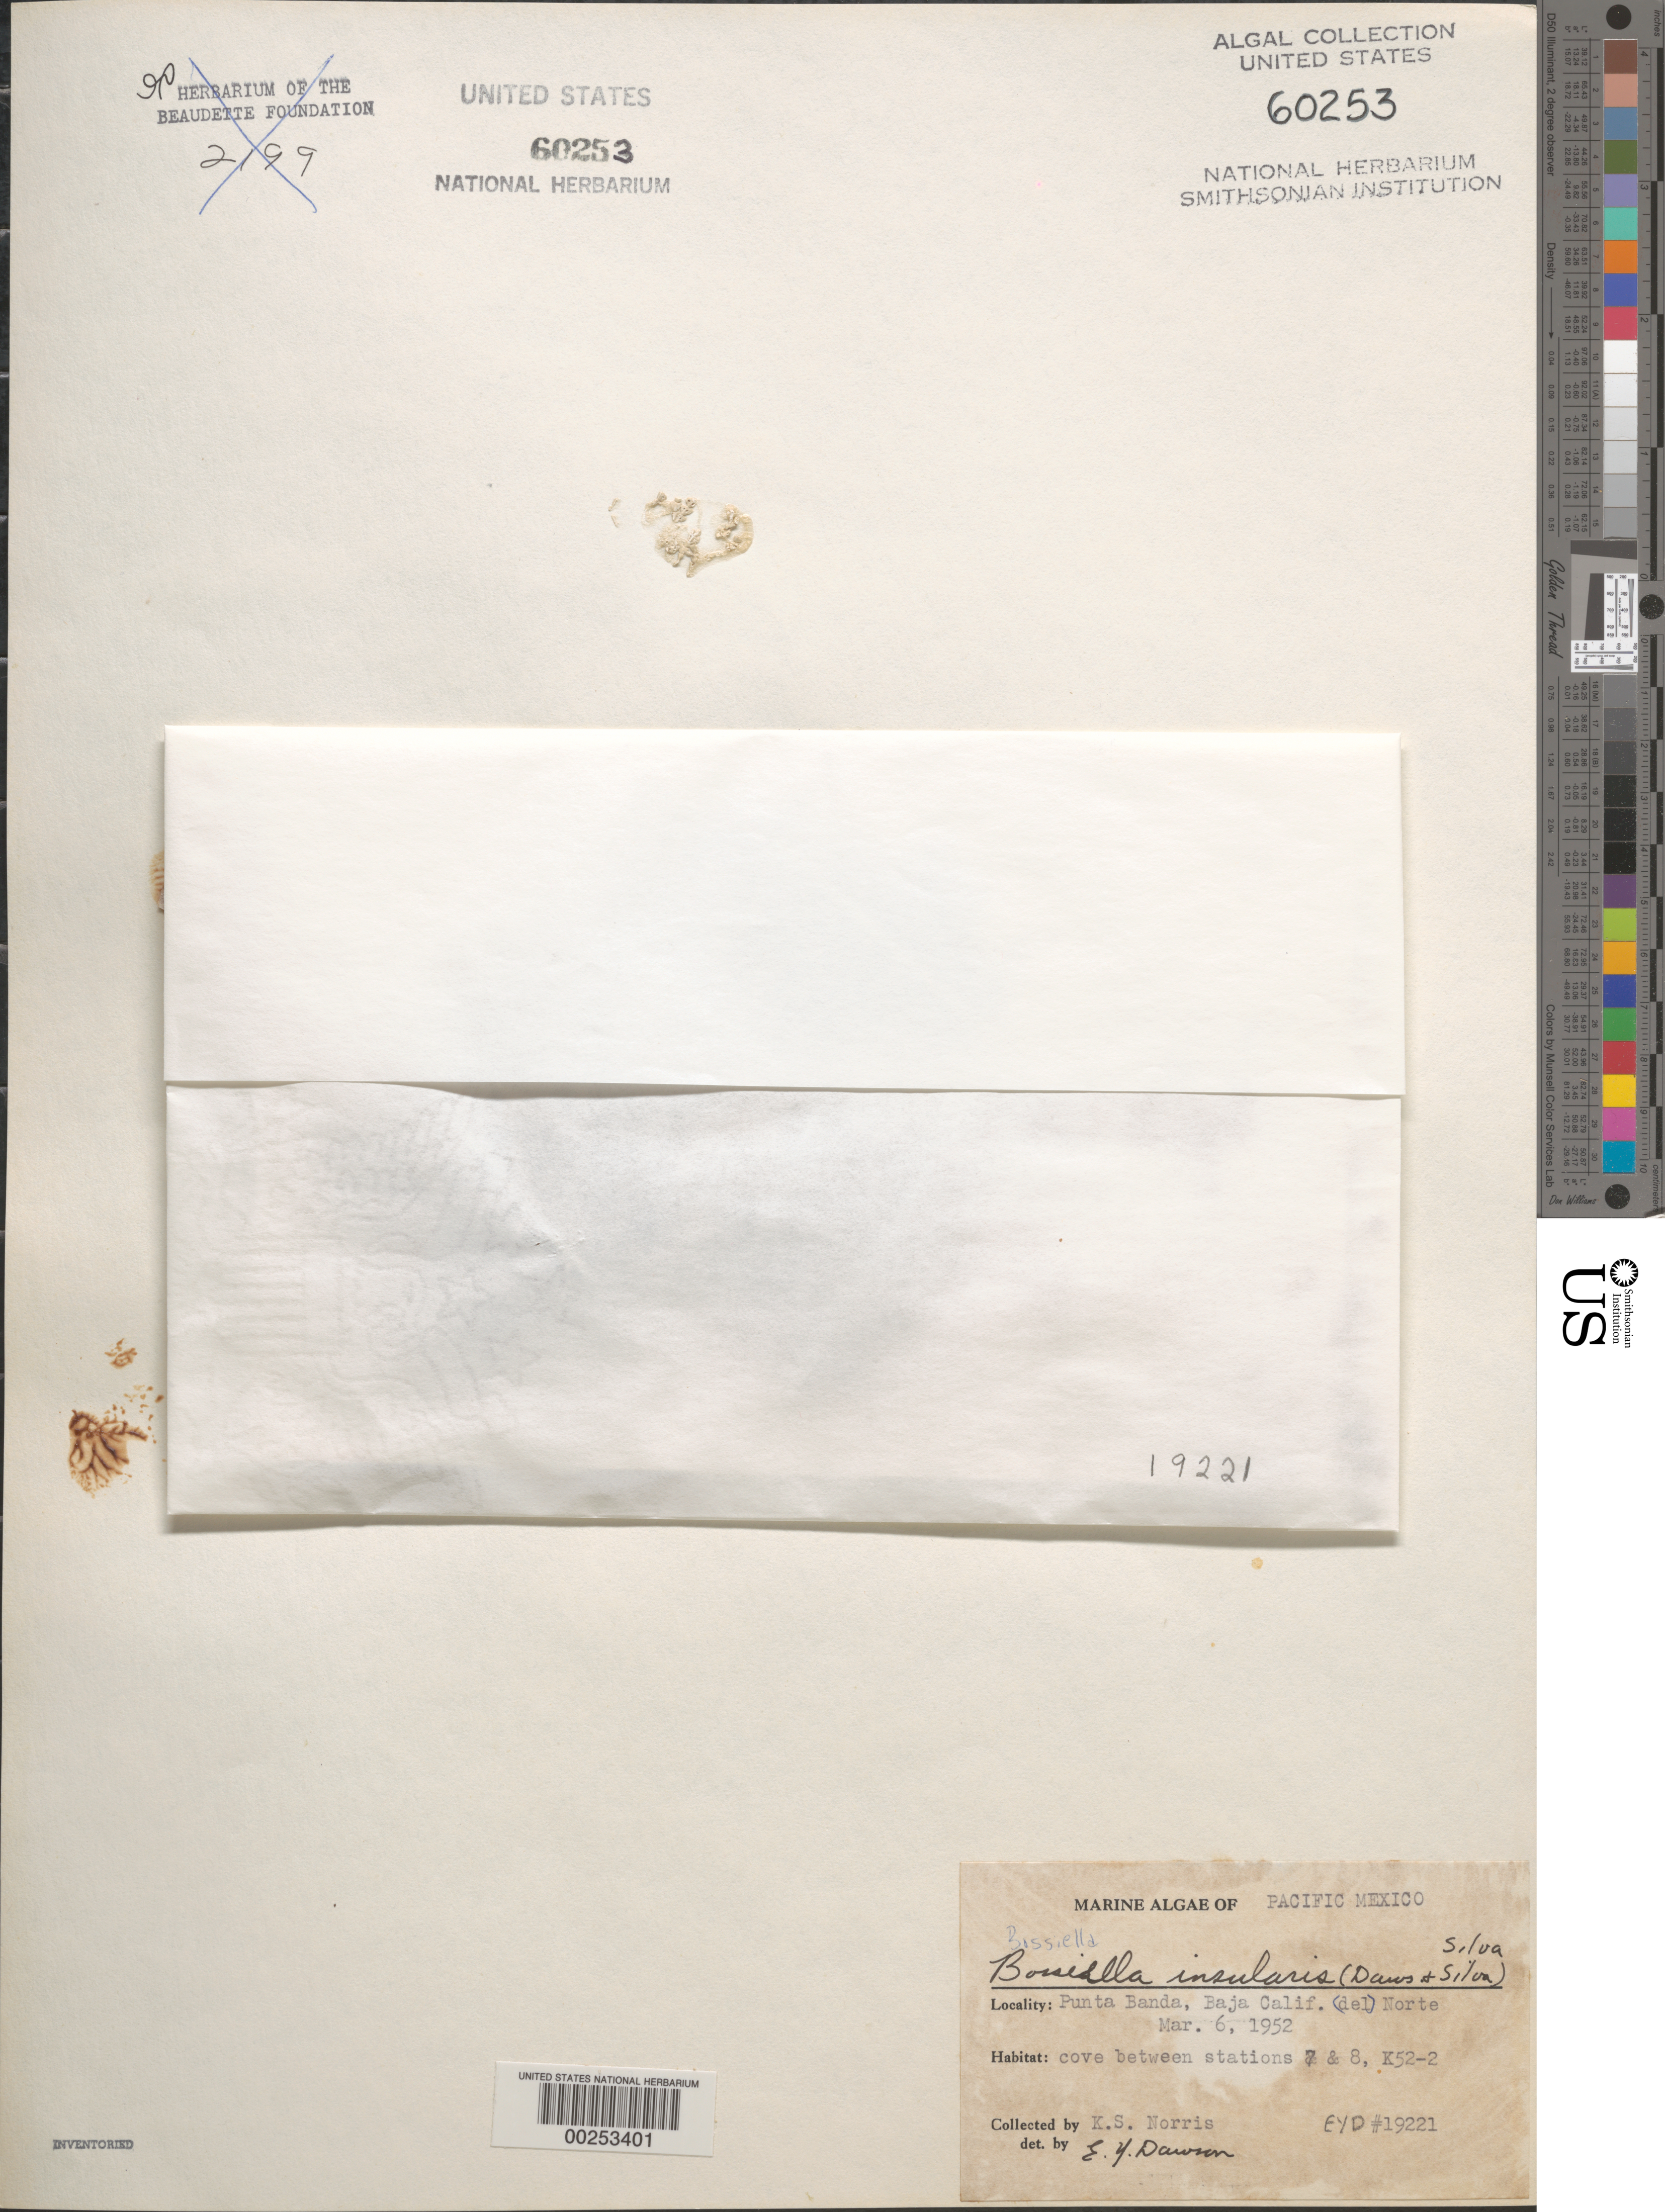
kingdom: Plantae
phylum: Rhodophyta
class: Florideophyceae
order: Corallinales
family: Corallinaceae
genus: Bossiella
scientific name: Bossiella dichotoma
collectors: K. S. Norris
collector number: EYD 19221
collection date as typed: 06 Mar 1952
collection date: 1952-03-06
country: Mexico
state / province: Baja California Norte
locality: Punta Banda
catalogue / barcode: US 60253